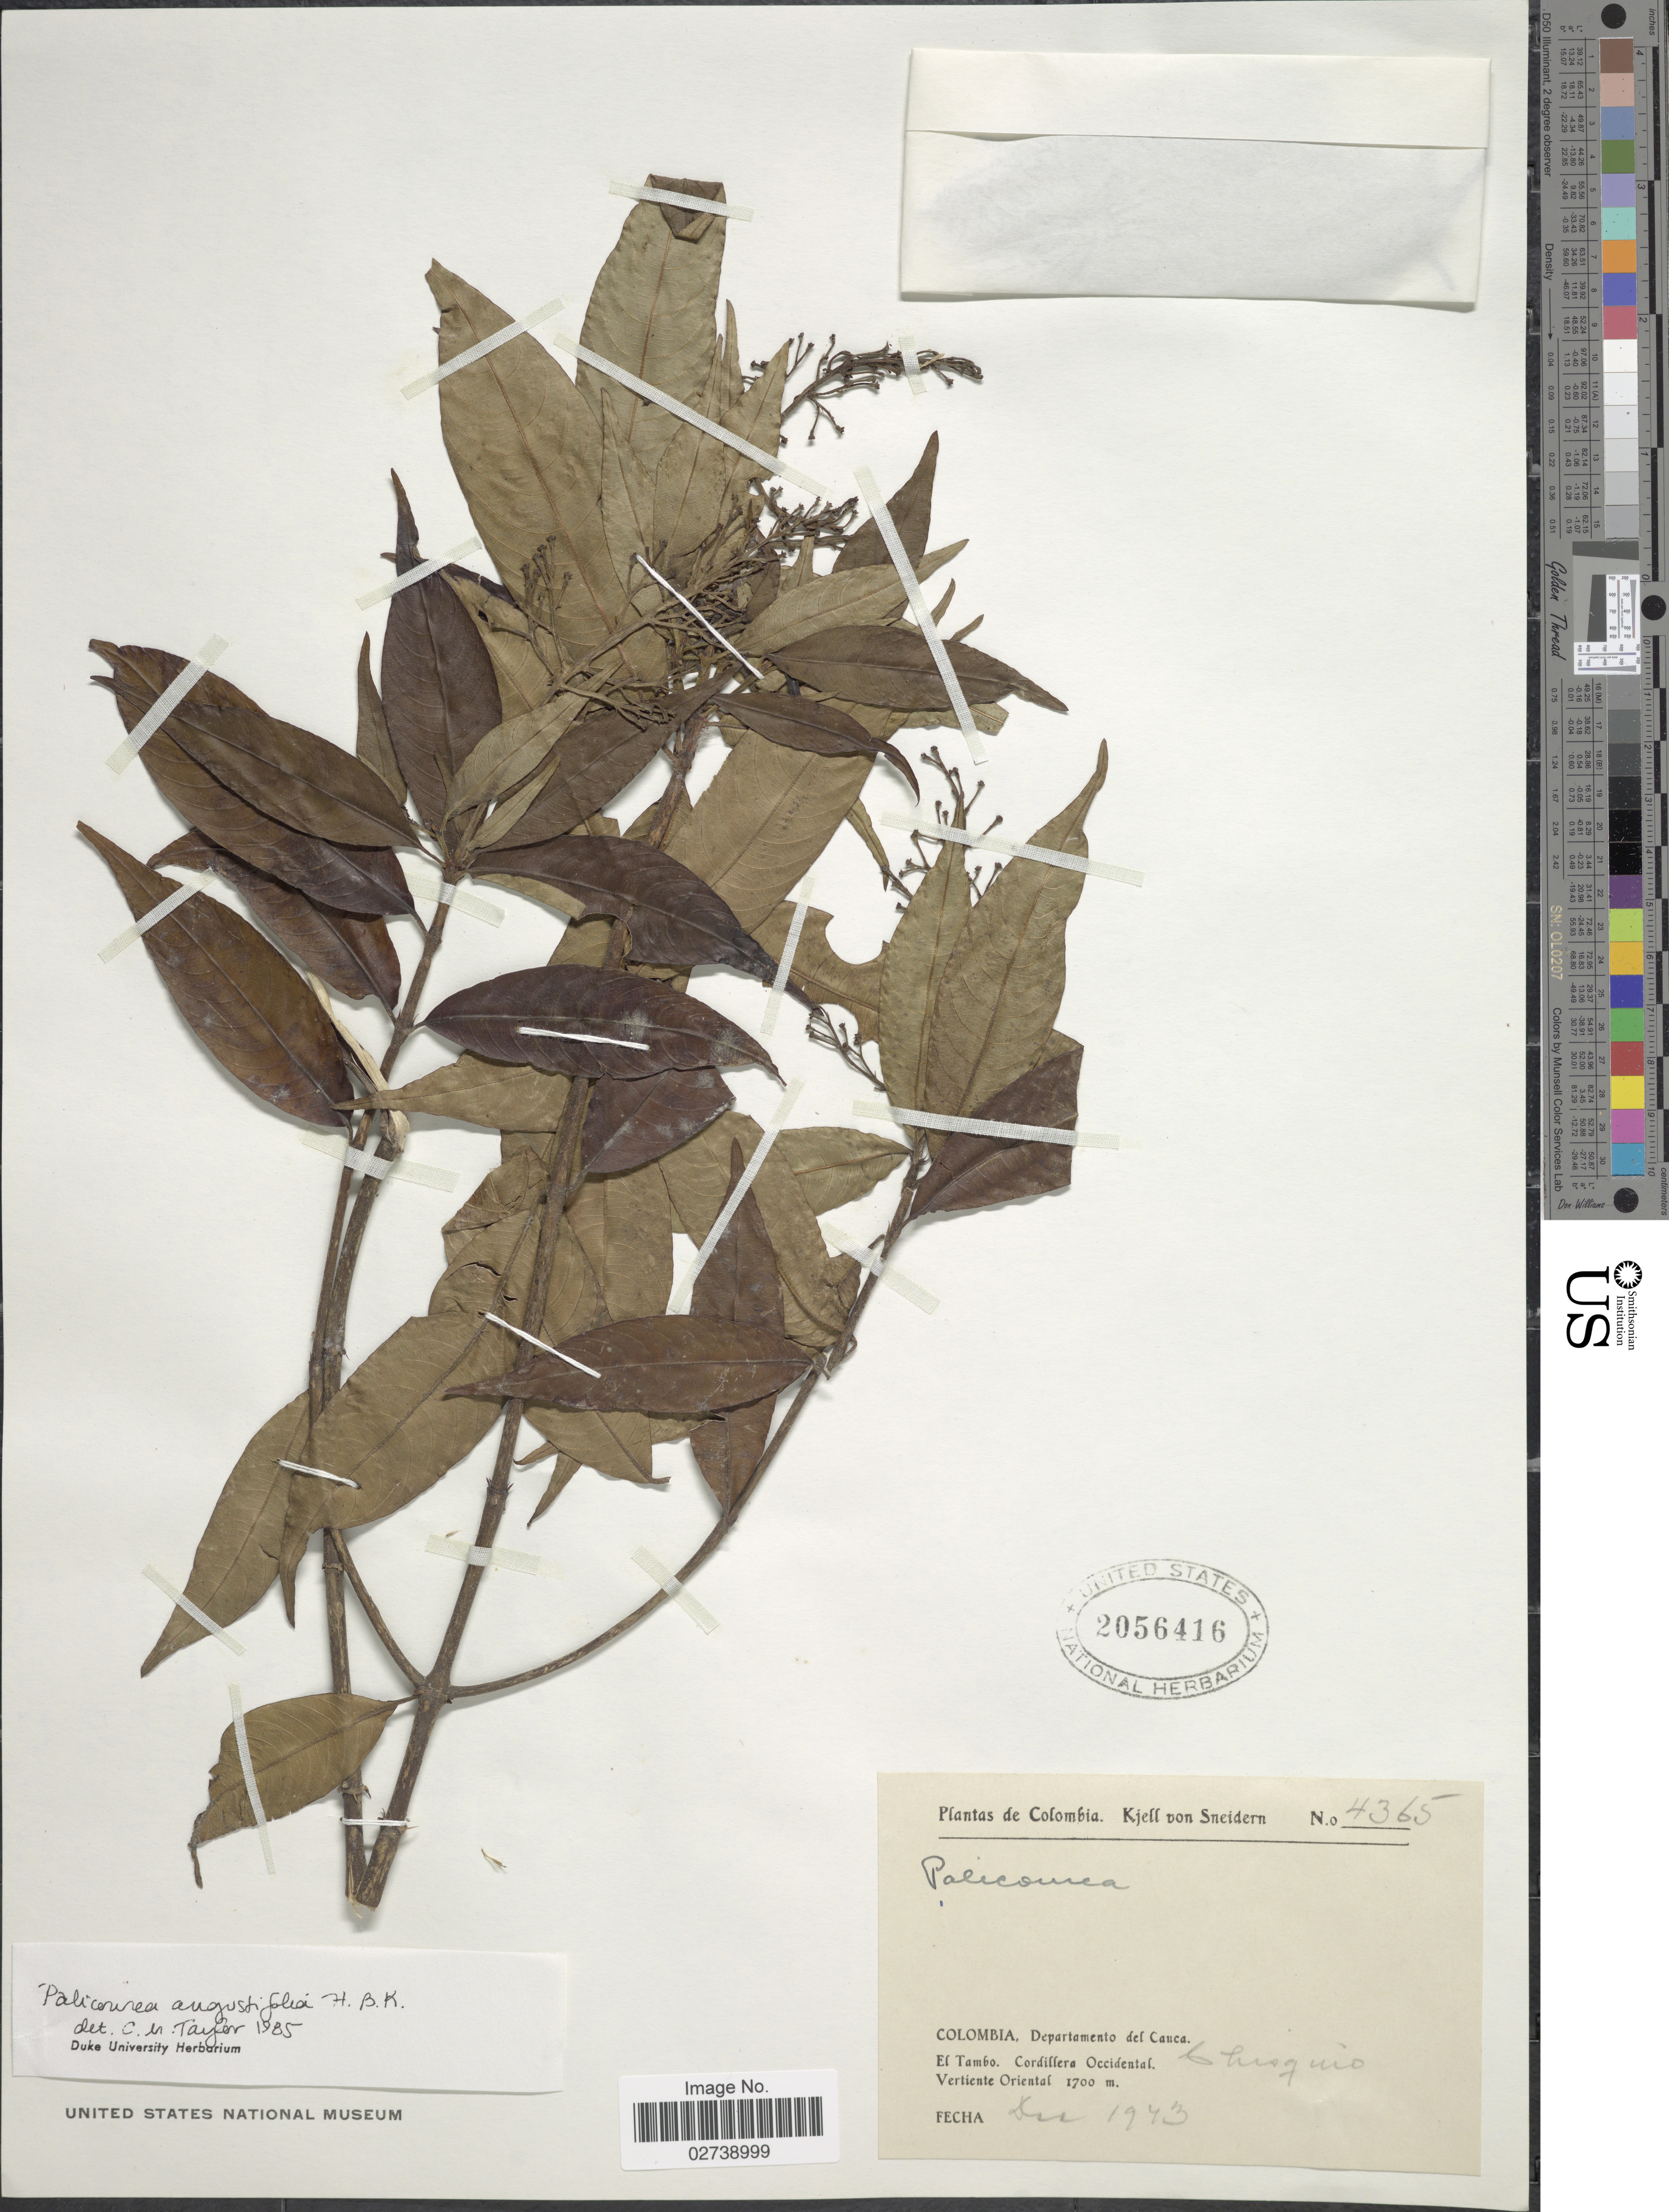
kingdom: Plantae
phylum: Tracheophyta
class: Magnoliopsida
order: Gentianales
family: Rubiaceae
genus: Palicourea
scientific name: Palicourea angustifolia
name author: Kunth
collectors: K. von Sneidern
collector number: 4365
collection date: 1943-12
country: Colombia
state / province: Cauca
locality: Departamento del Cauca. El Tambo. Cordillera Occidental. Vertiente Oriental. Chisquio.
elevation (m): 1700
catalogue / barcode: US 2056416